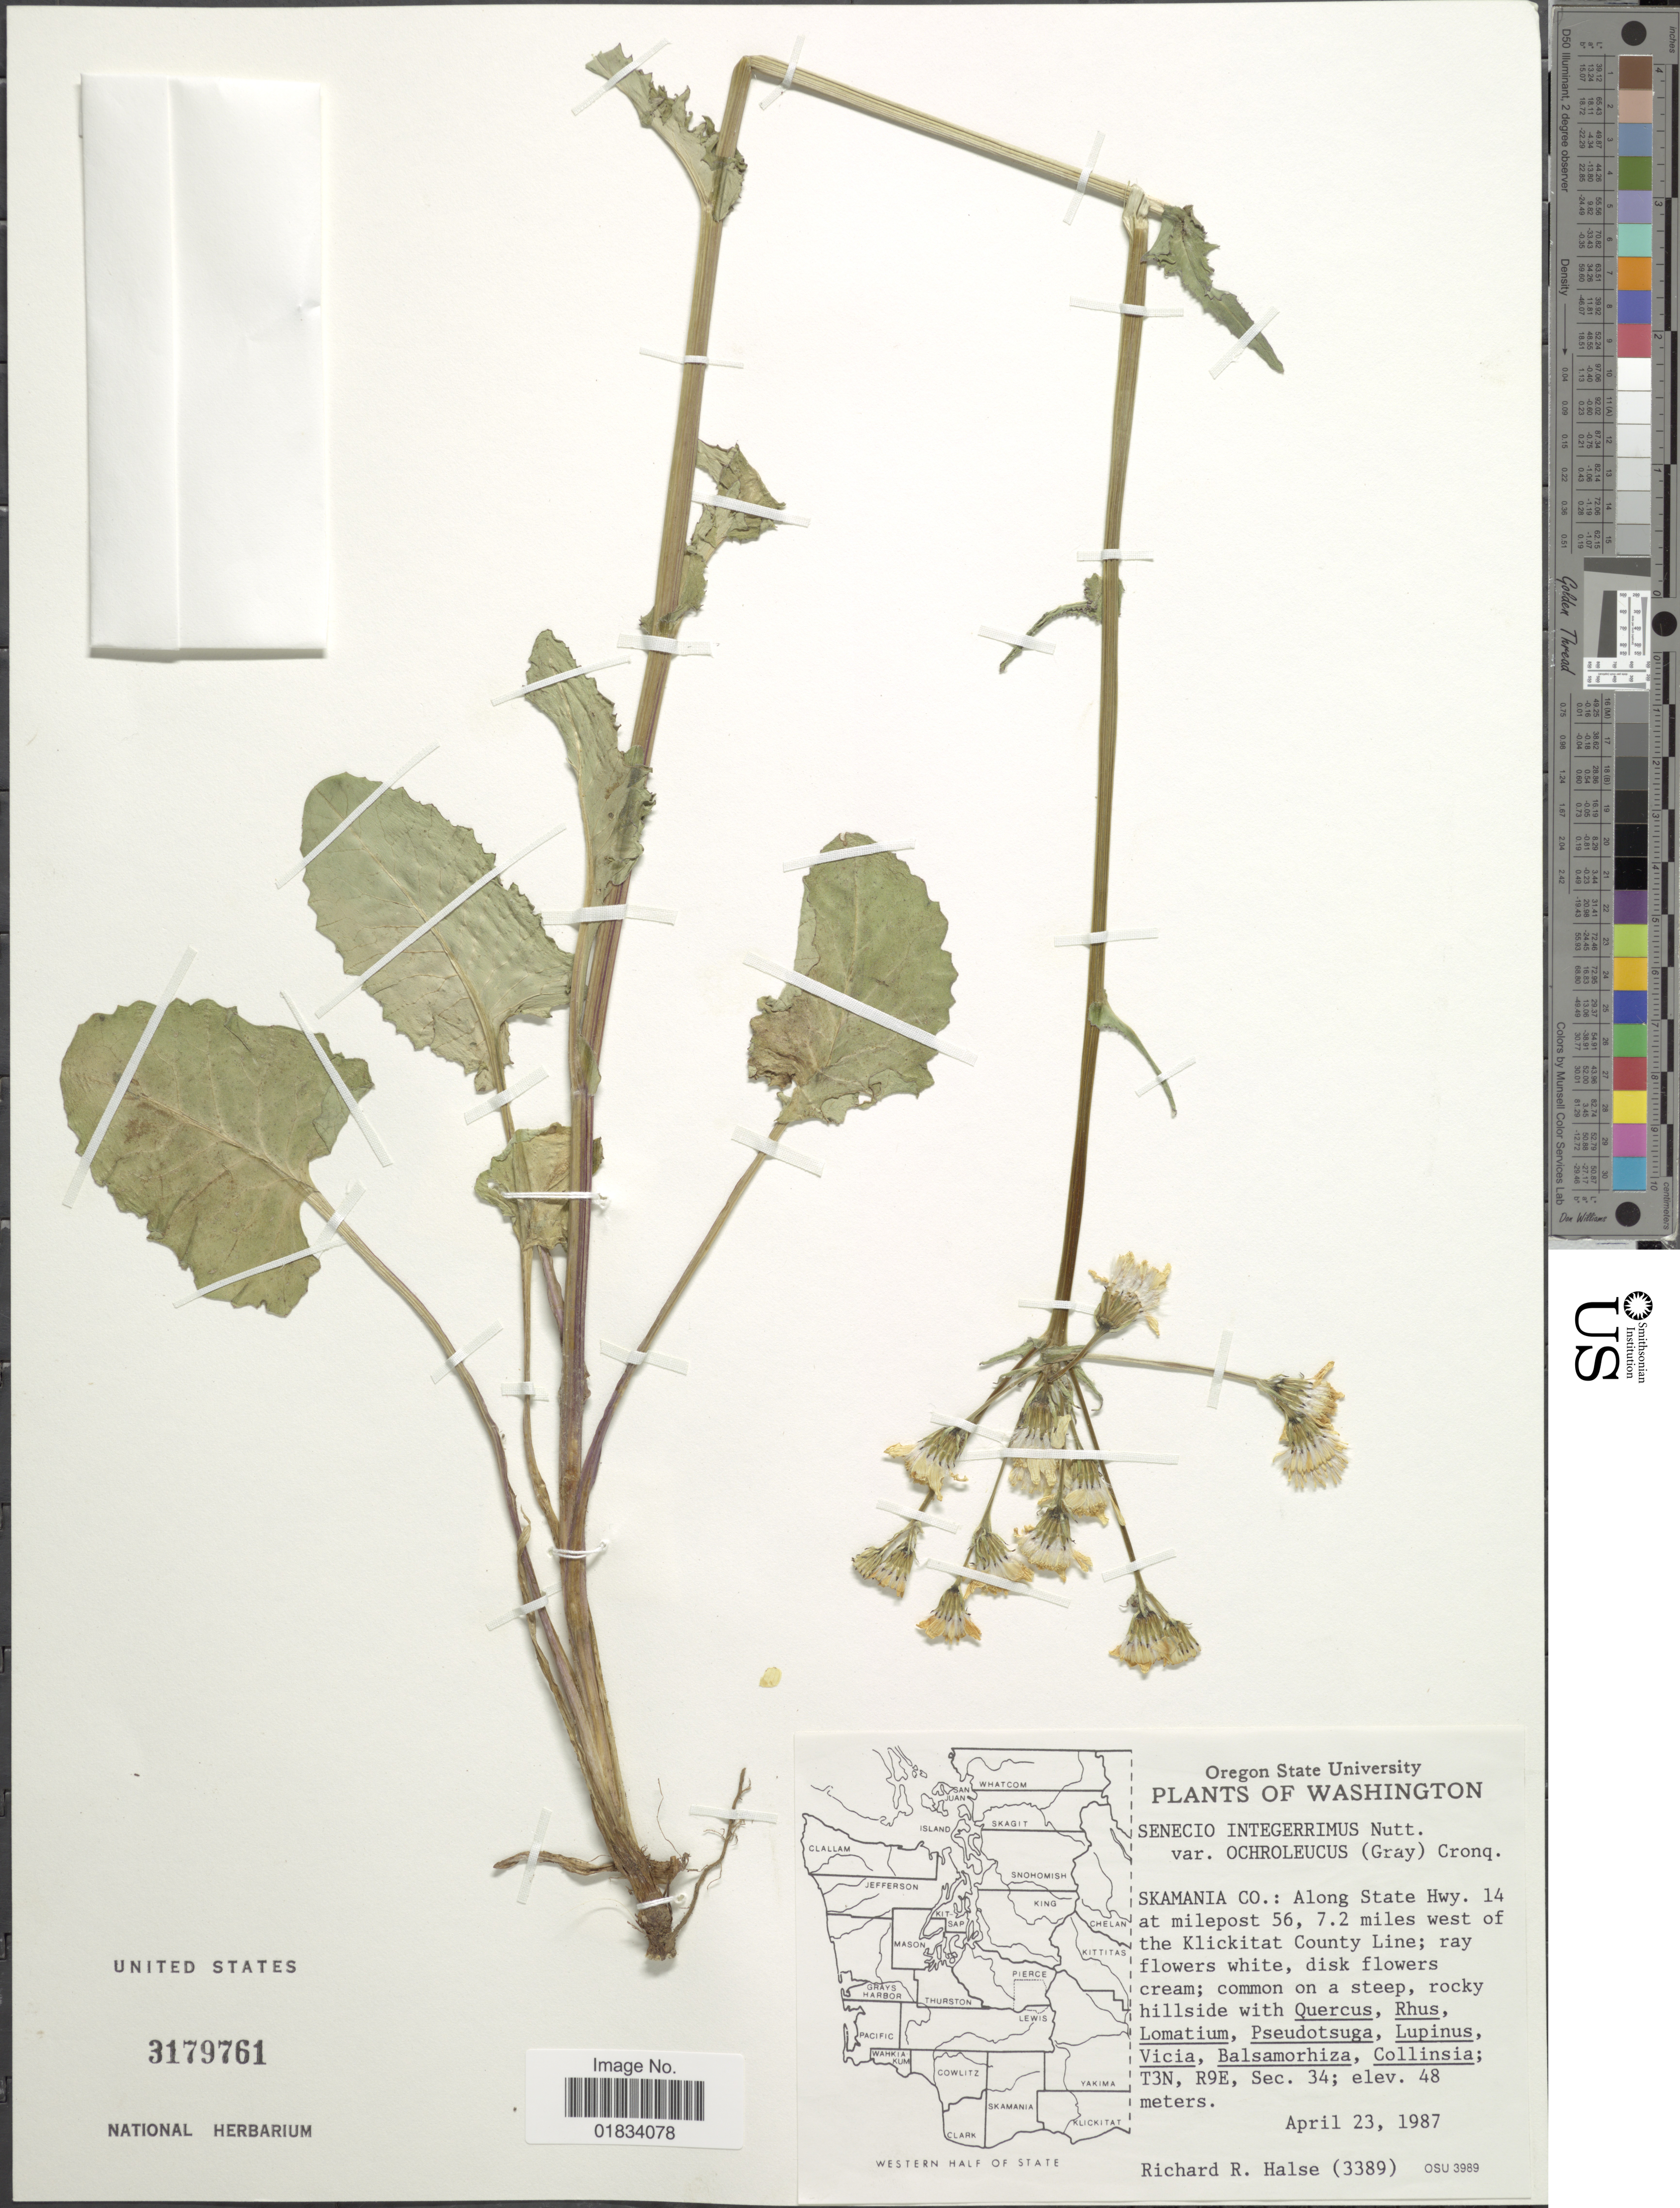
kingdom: Plantae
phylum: Tracheophyta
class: Magnoliopsida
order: Asterales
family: Asteraceae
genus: Senecio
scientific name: Senecio integerrimus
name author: Nutt.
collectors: R. Halse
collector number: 3389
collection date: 1987-04-23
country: United States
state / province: Washington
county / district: Klickitat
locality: Skamania Co.: Along State Hwy. 14 at milepost 56, 7.2 miles west of the Klickitat County Line, T3N, R9E, Sec. 34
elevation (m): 48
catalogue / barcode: US 3179761